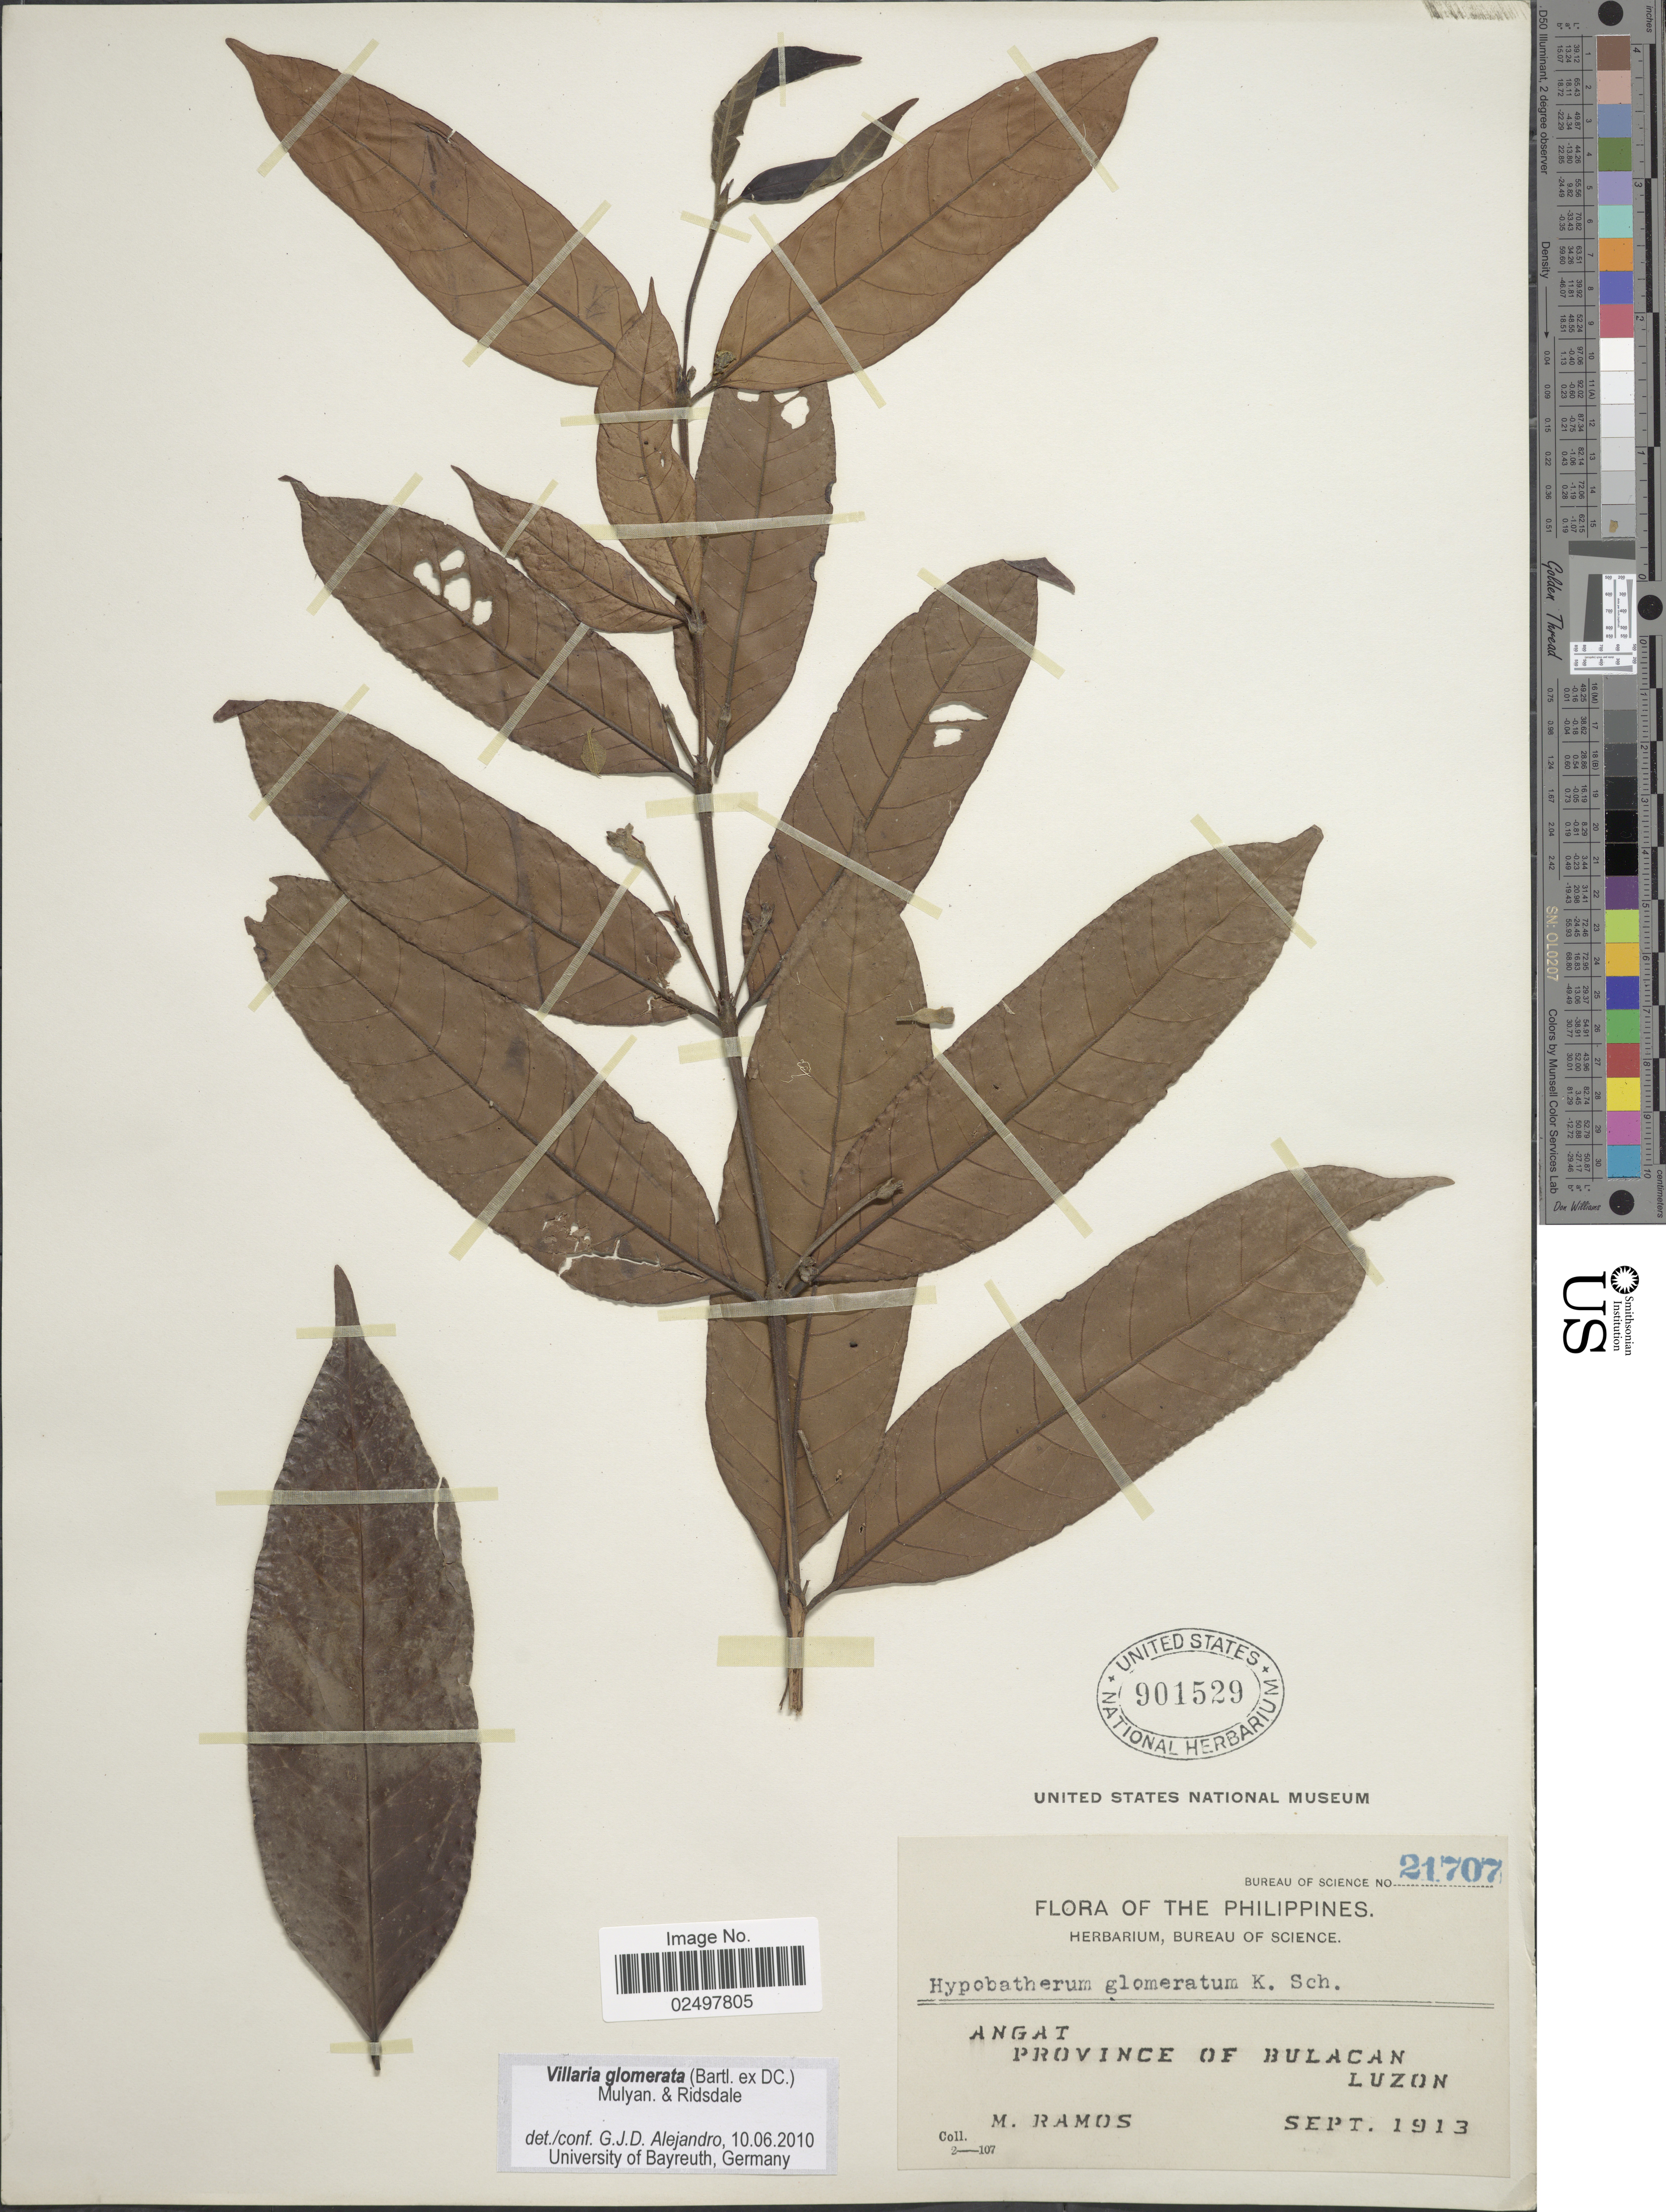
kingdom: Plantae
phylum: Tracheophyta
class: Magnoliopsida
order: Gentianales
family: Rubiaceae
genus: Villaria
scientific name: Villaria glomerata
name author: (Bartl. ex DC.) Mulyan. & Ridsdale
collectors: M. Ramos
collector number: Bureau of Science 21707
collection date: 1913-09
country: Philippines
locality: Angat, Province of Bulacan, Luzon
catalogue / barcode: US 901529